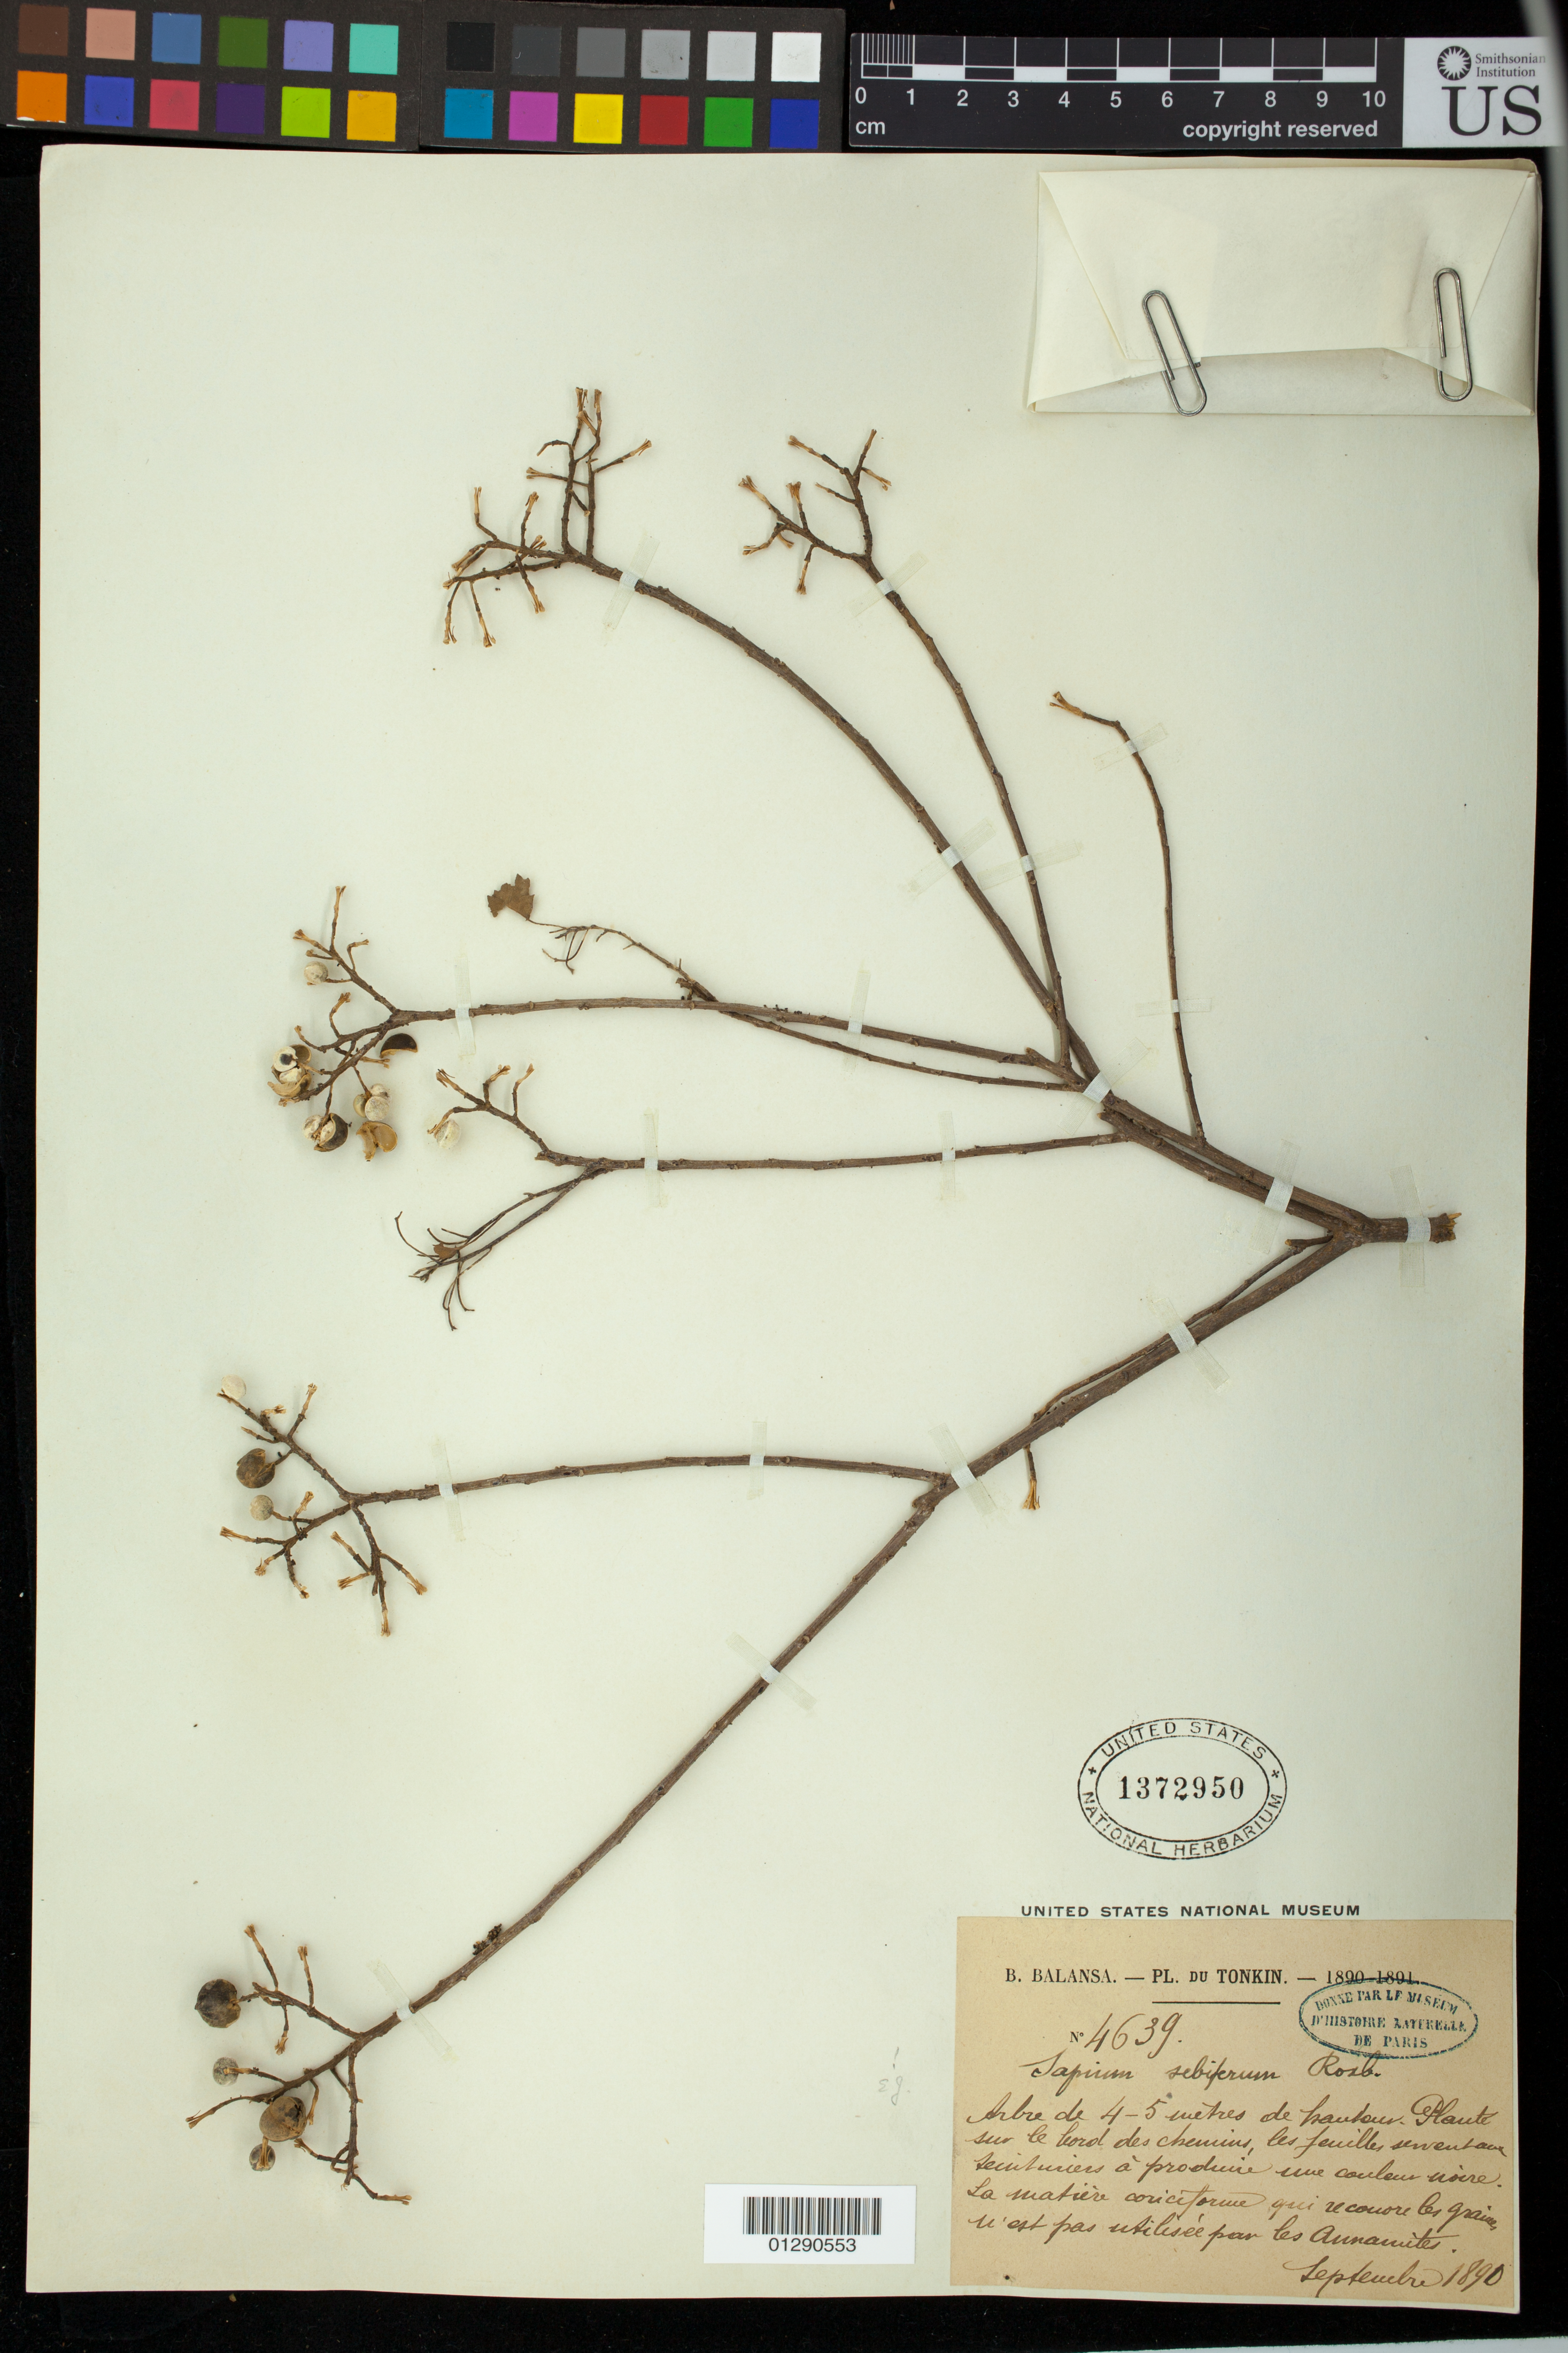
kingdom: Plantae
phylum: Tracheophyta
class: Magnoliopsida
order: Malpighiales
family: Euphorbiaceae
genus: Sapium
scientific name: Sapium sebiferum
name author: (L.) Roxb.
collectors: B. Balansa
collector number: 4639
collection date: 1890-09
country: Vietnam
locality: Tonkin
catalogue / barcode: US 1372950